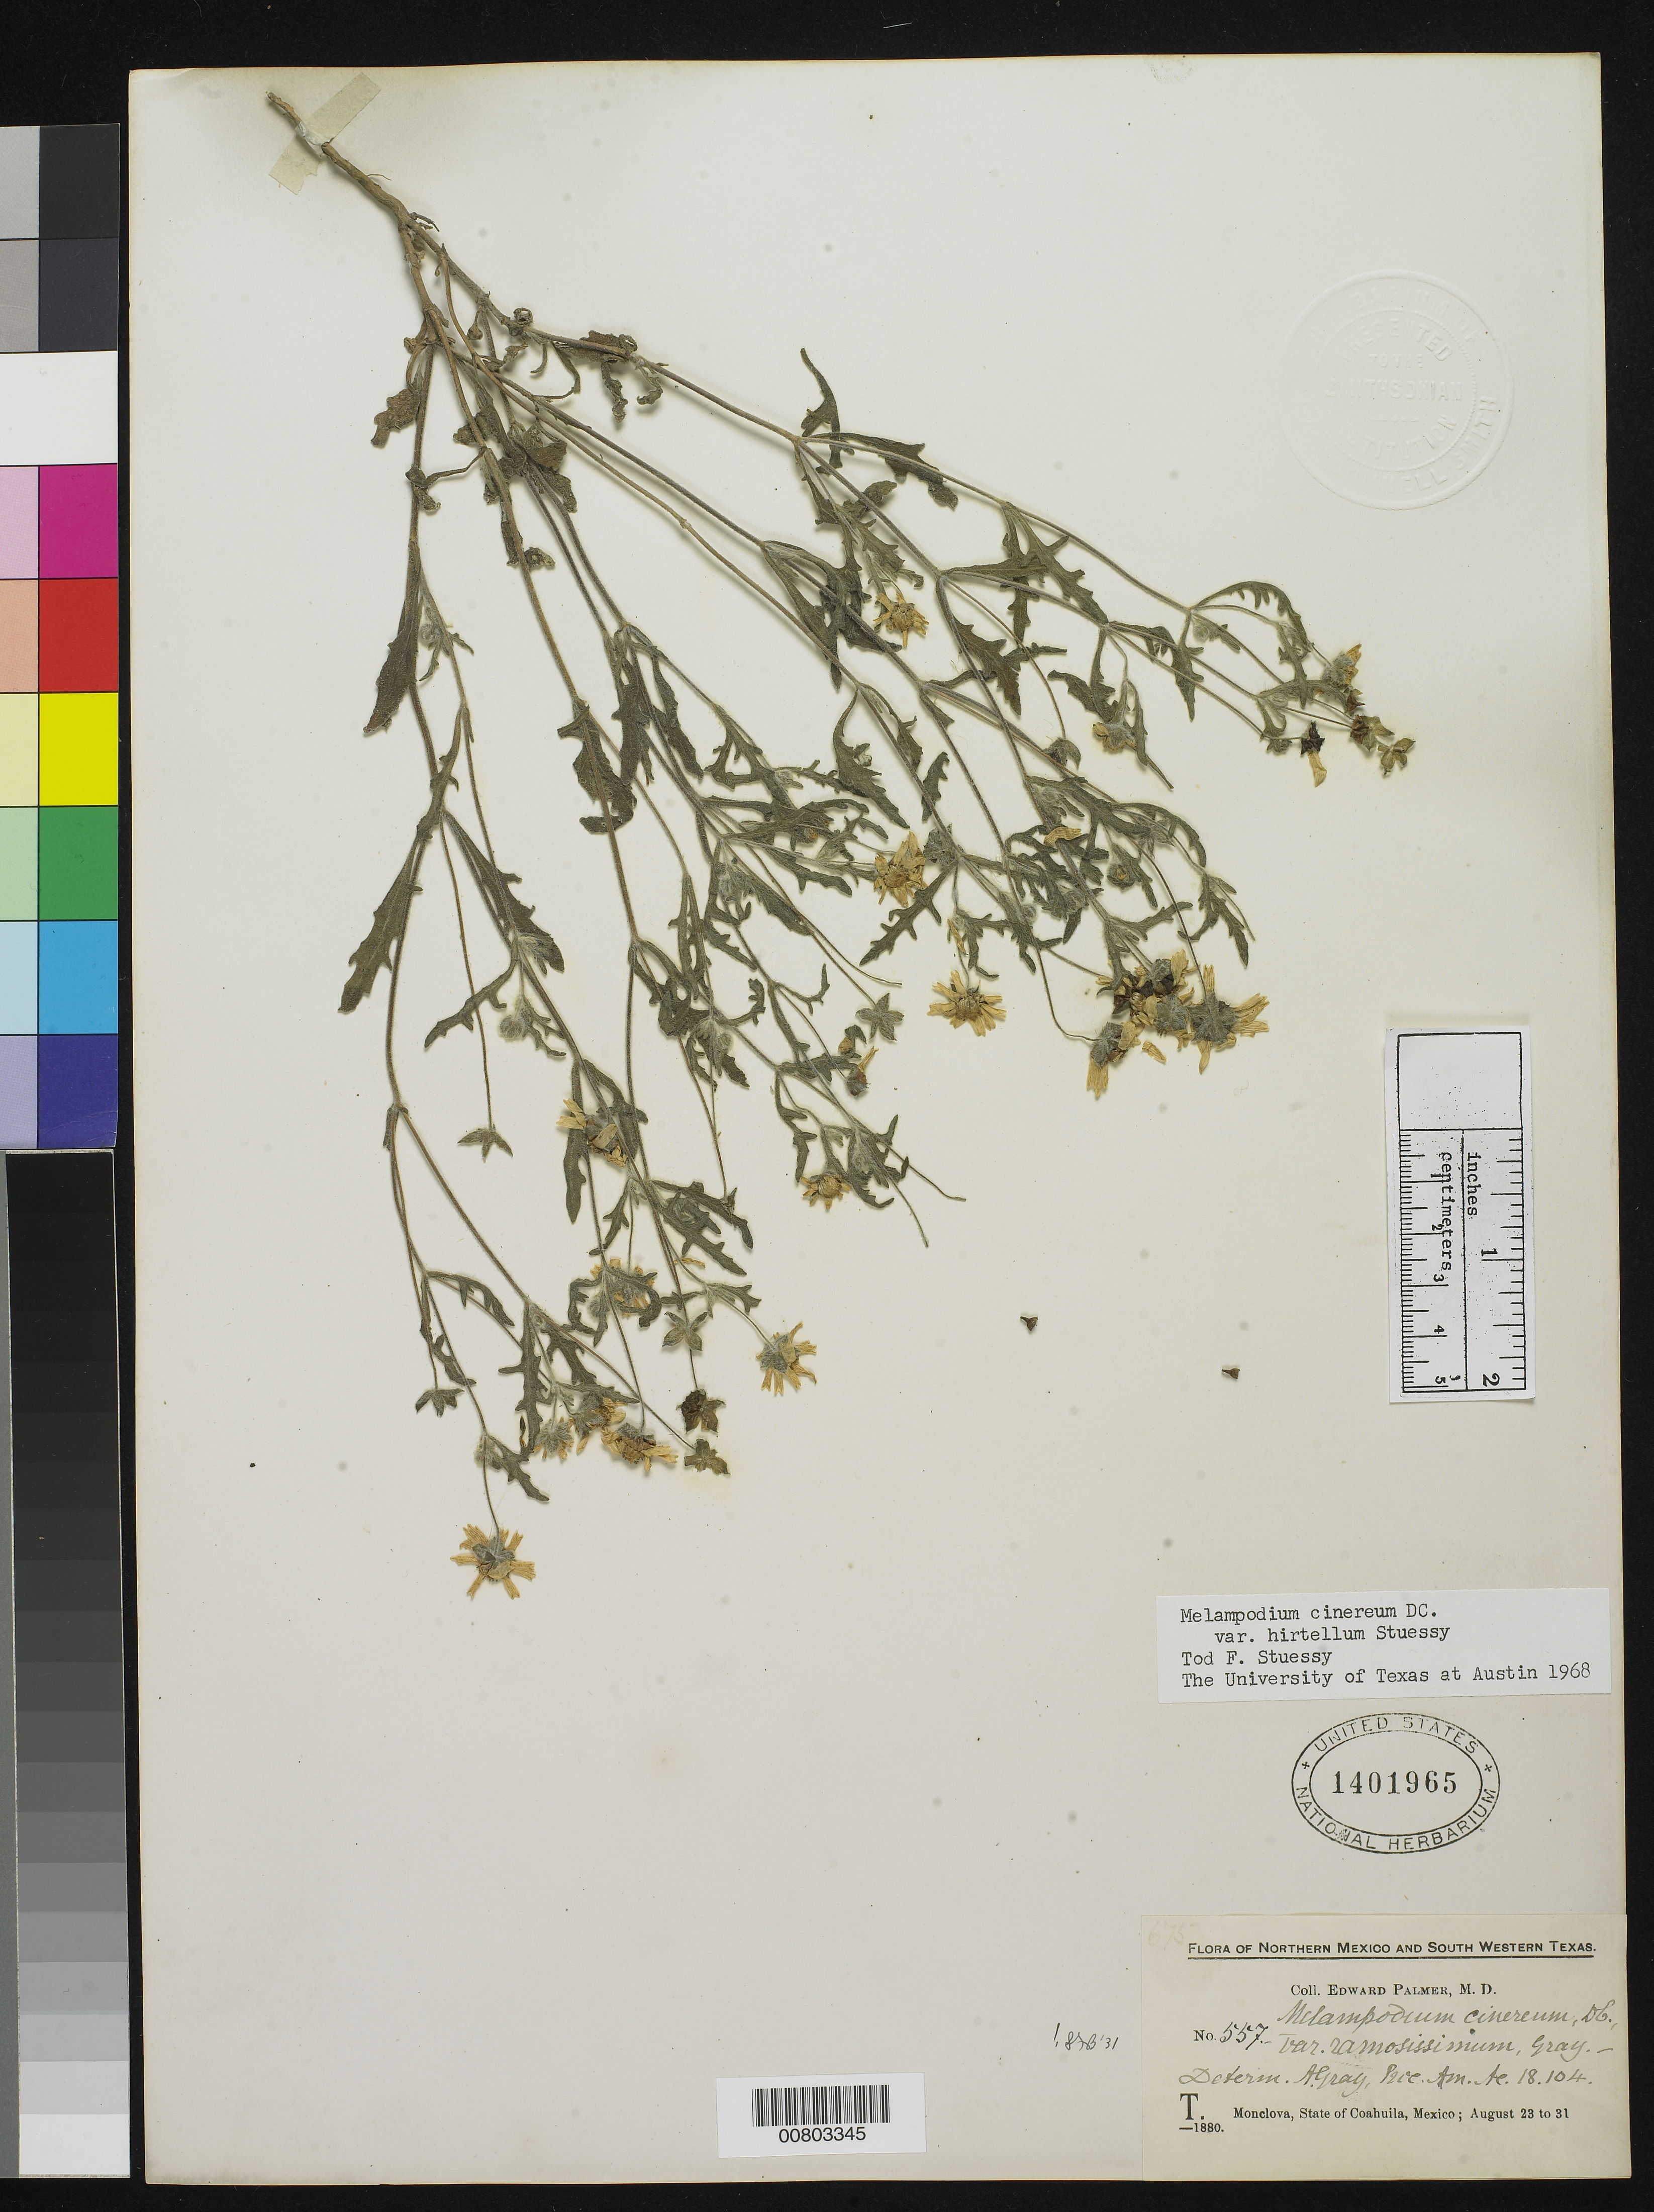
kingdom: Plantae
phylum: Tracheophyta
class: Magnoliopsida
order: Asterales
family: Asteraceae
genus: Melampodium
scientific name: Melampodium cinereum var. hirtellum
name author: Stuessy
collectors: E. Palmer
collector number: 557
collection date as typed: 23 Aug 1880 to 31 Aug 1880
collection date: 1880-08-23/1880-08-31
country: Mexico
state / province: Coahuila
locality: T. Monclova, Coahuila.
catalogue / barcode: US 1401965